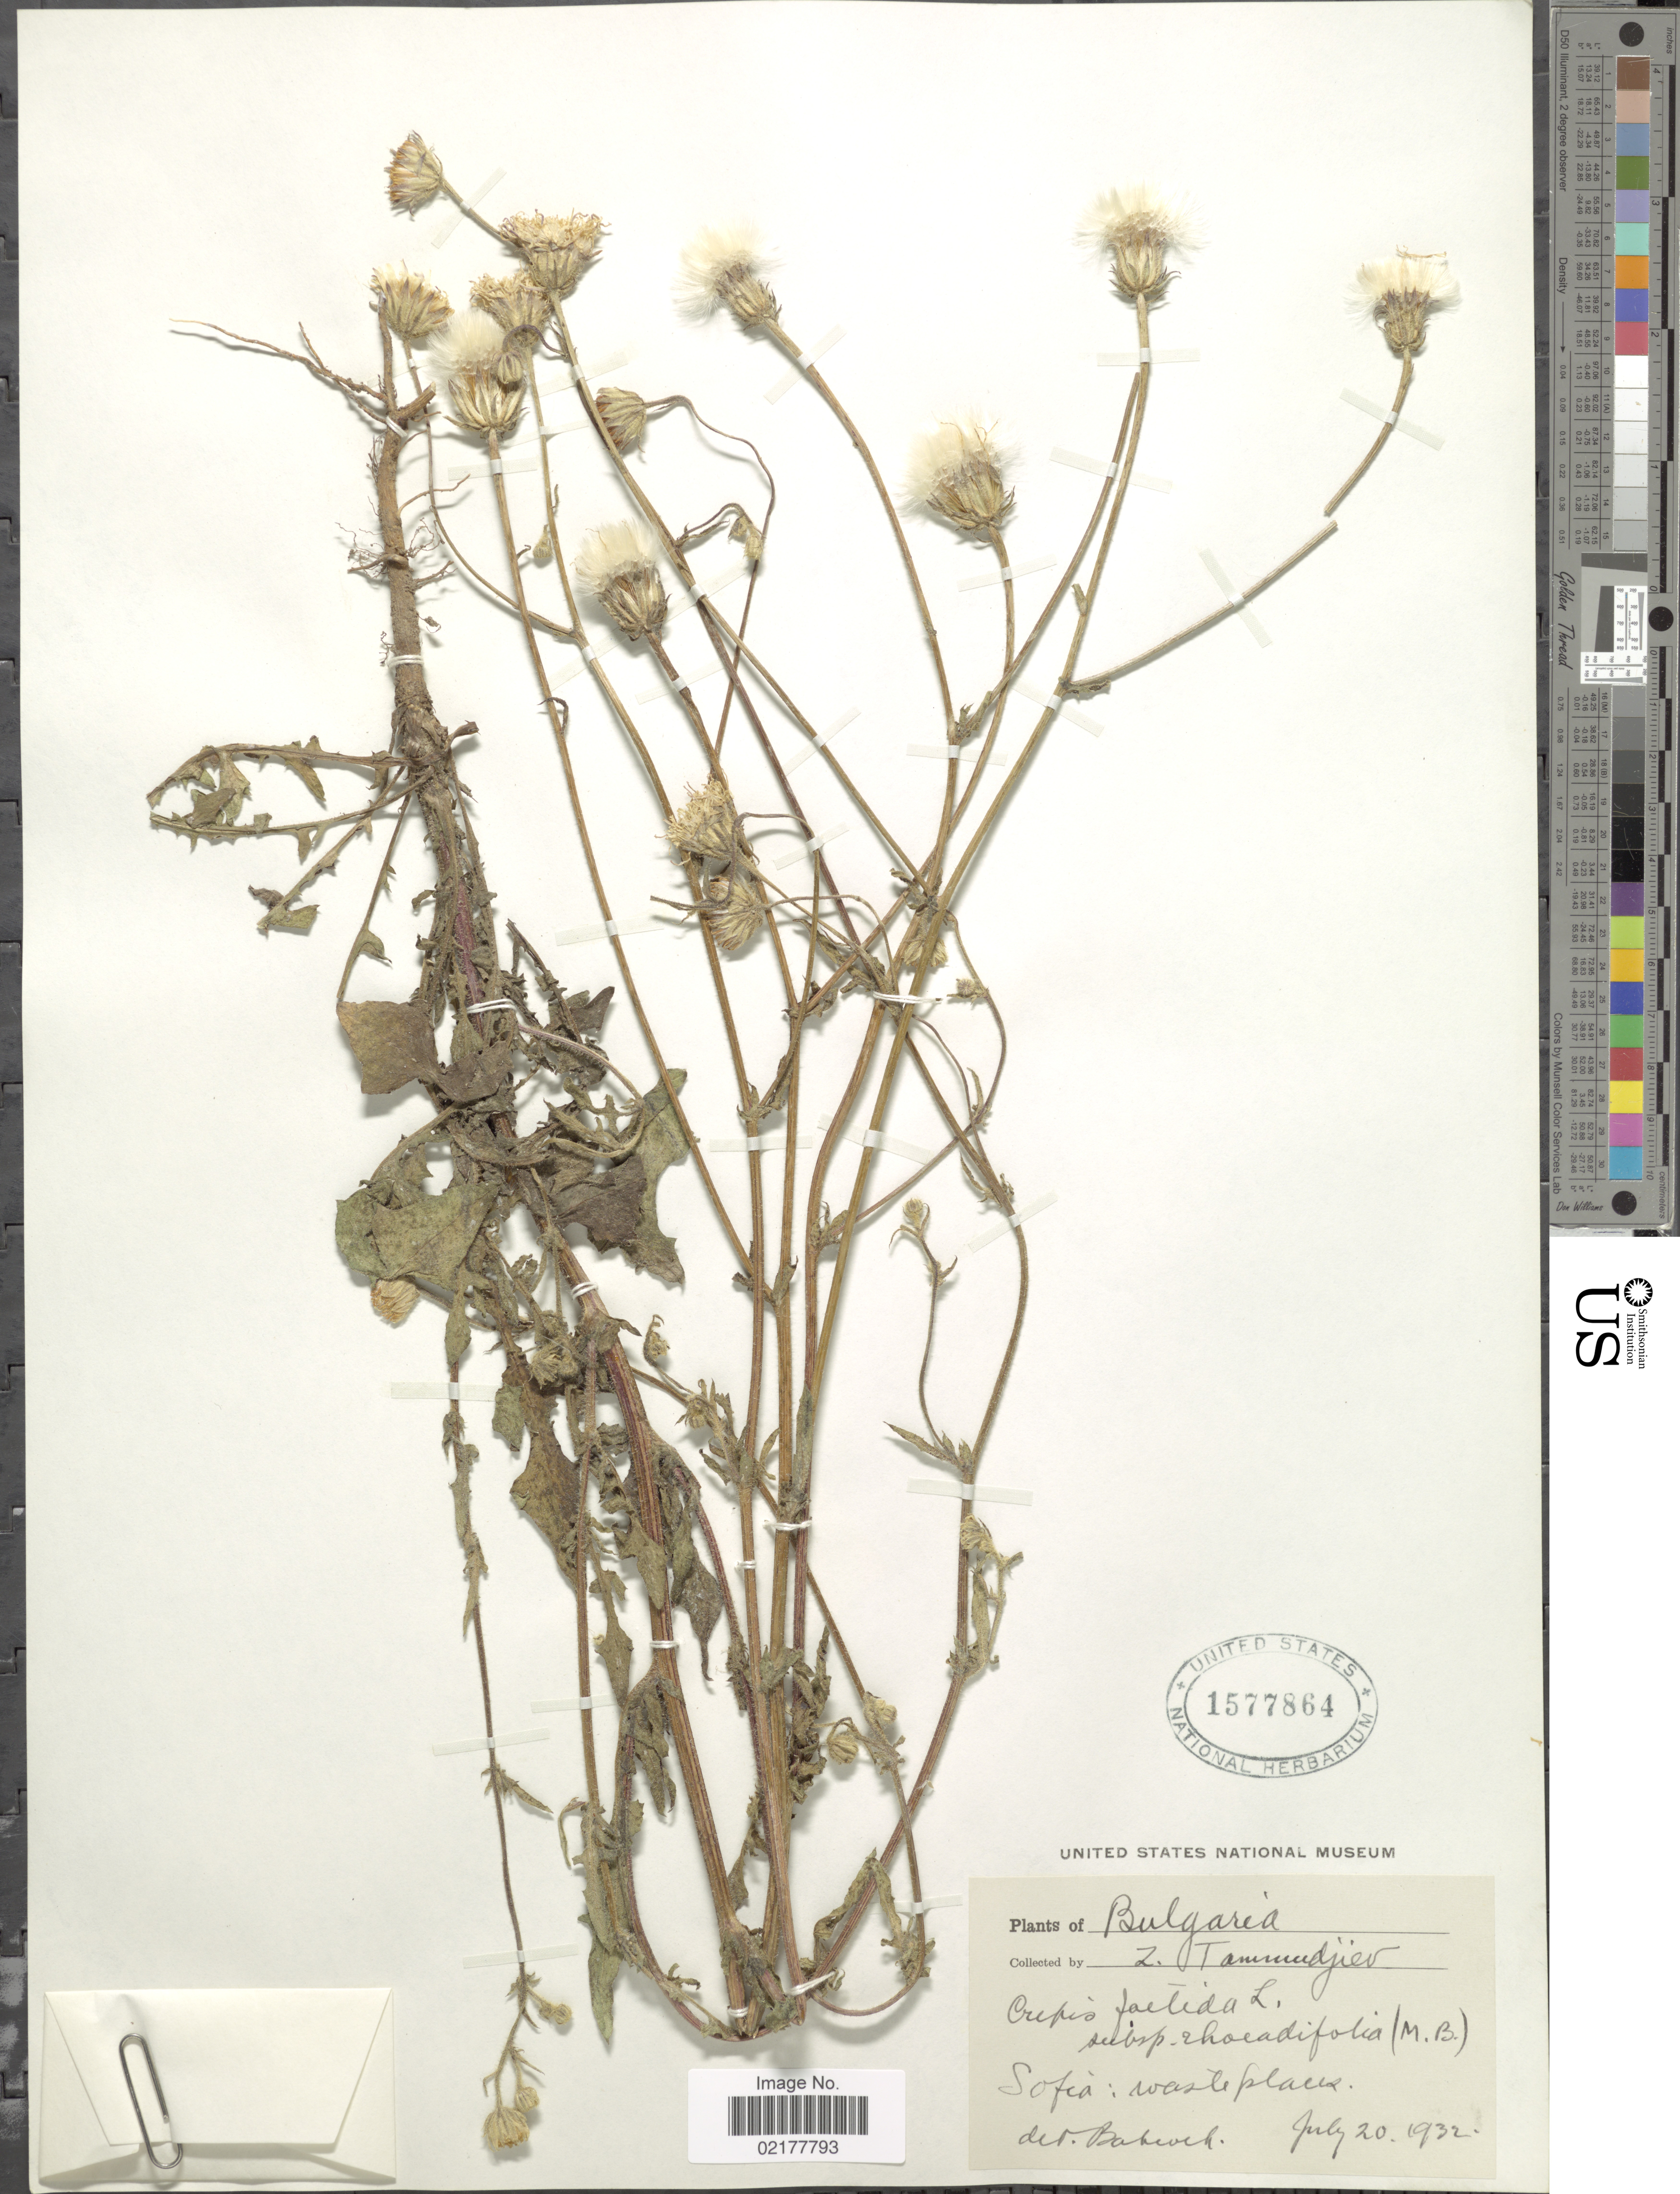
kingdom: Plantae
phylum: Tracheophyta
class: Magnoliopsida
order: Asterales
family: Asteraceae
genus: Crepis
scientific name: Crepis foetida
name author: L.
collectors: Z. Tammudjiev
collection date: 1932-07-20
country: Bulgaria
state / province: Sofia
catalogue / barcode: US 1577864